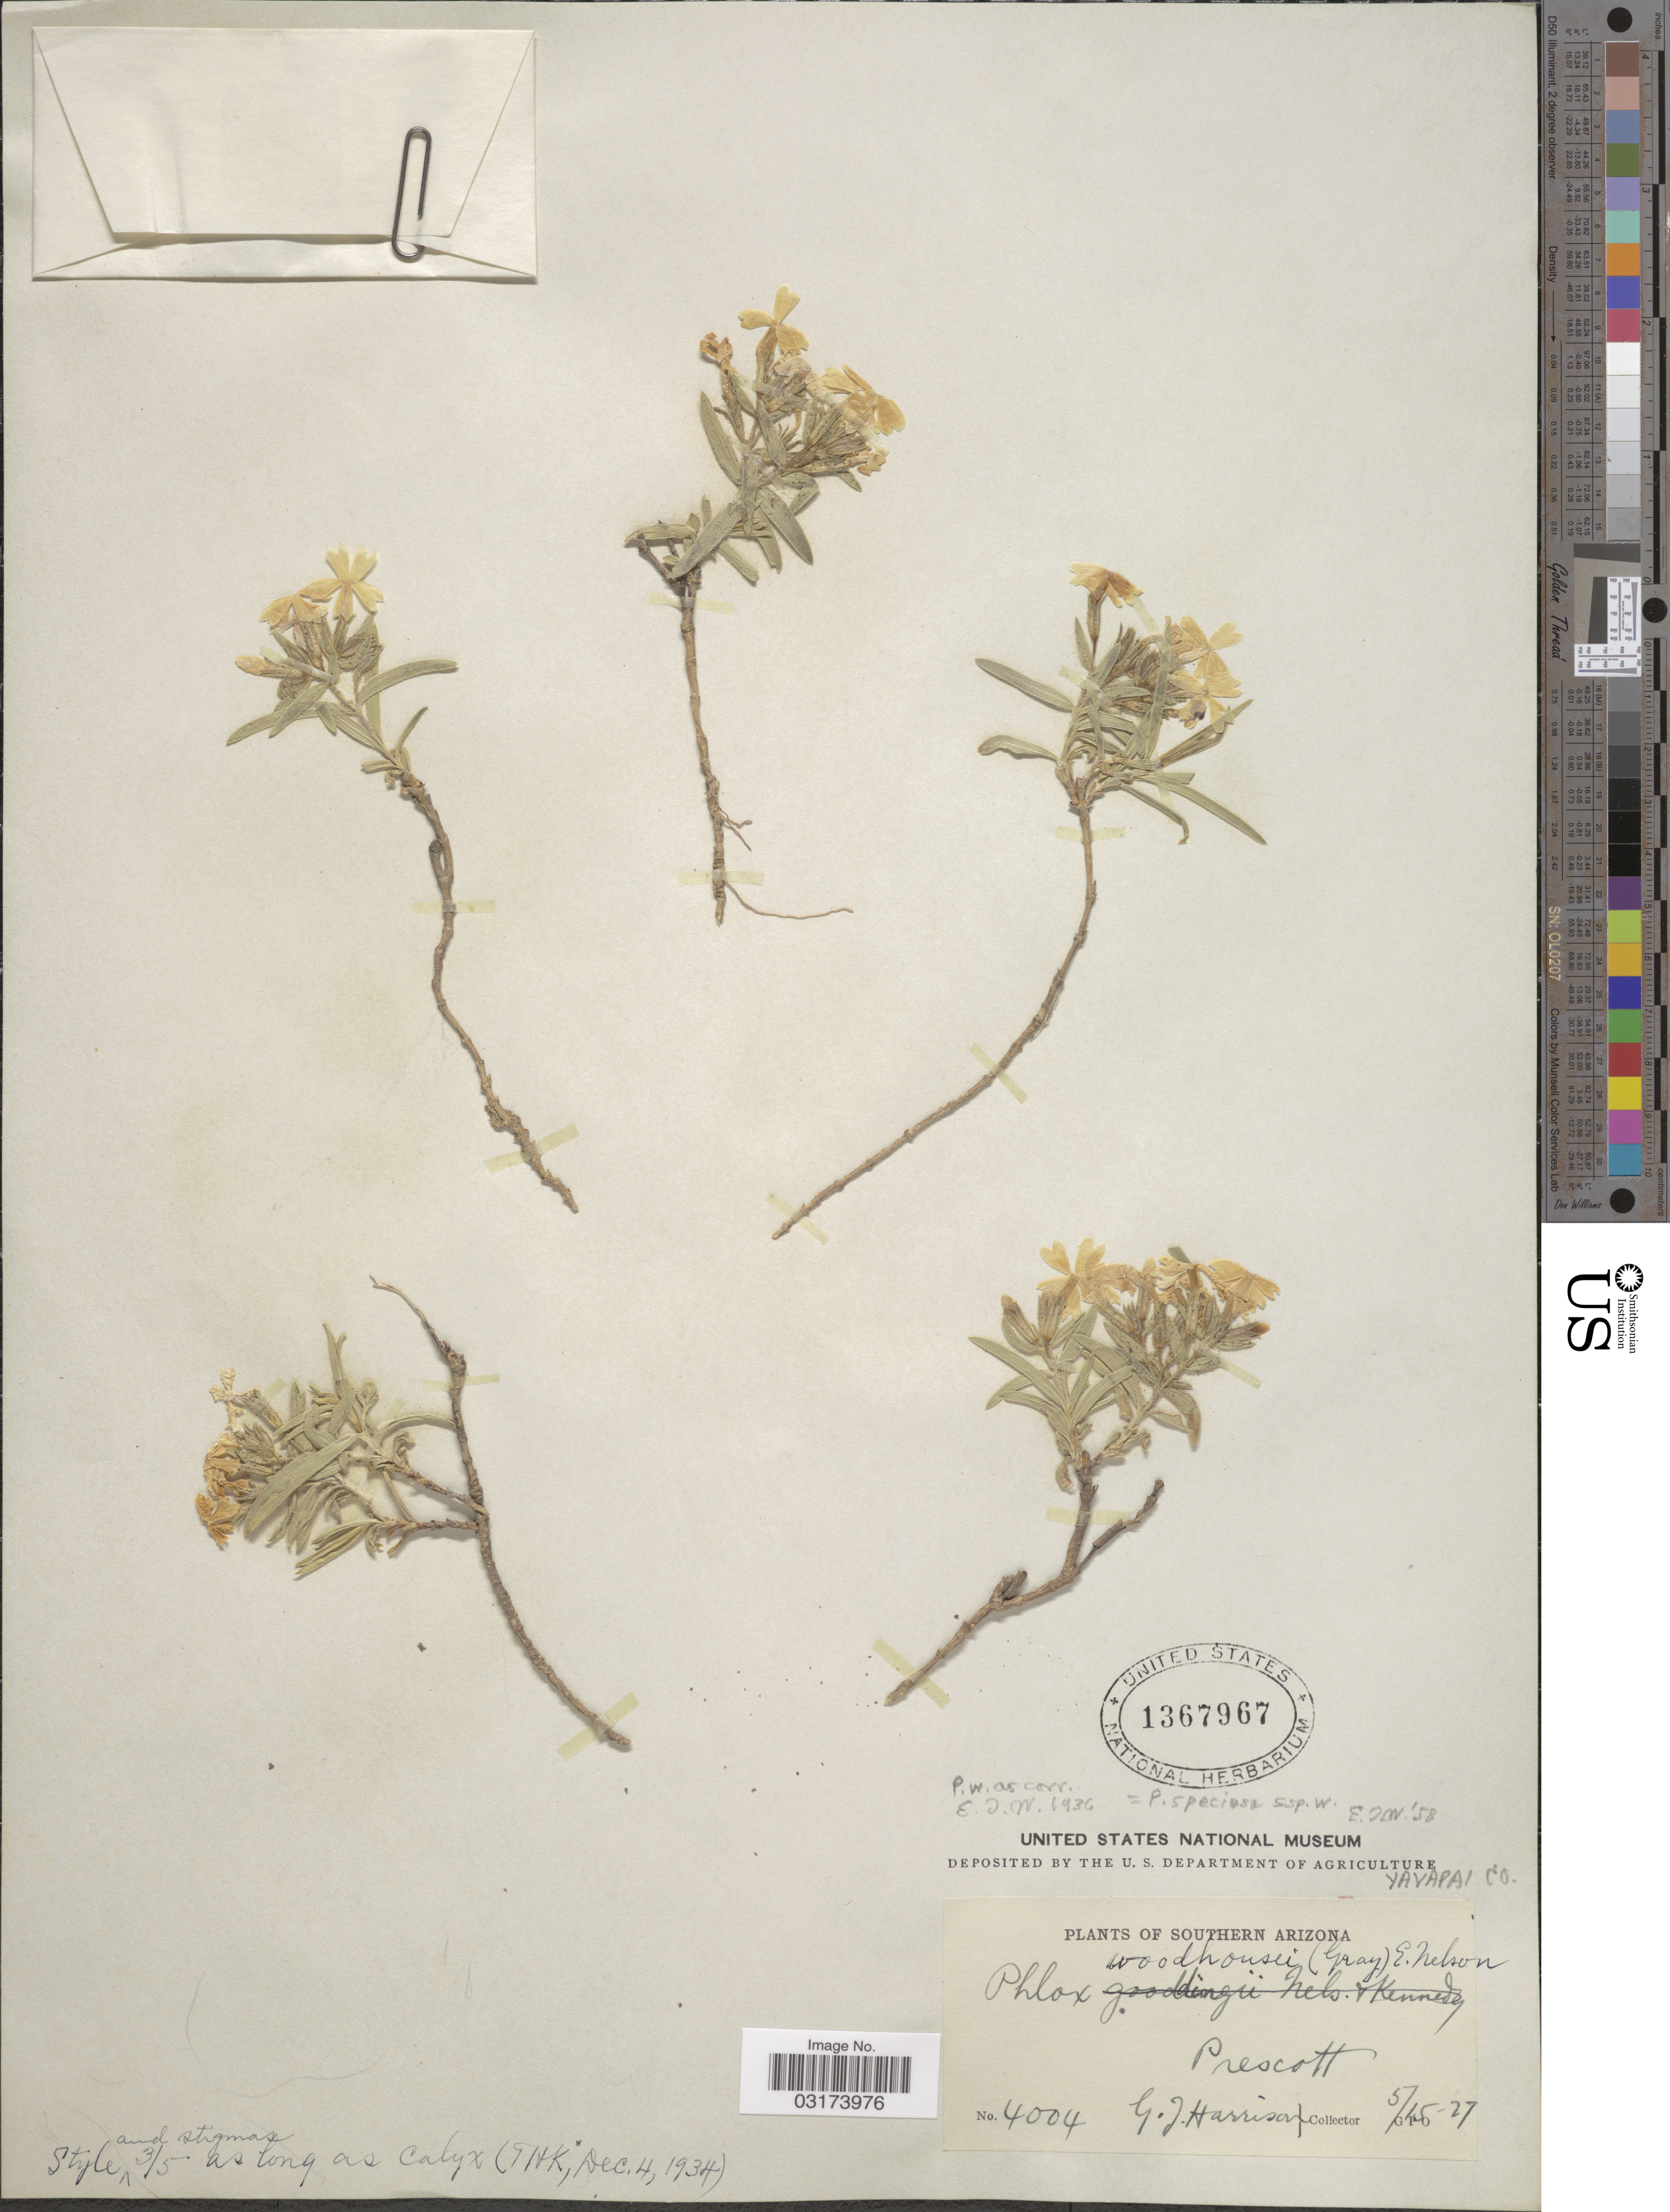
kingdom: Plantae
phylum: Tracheophyta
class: Magnoliopsida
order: Ericales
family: Polemoniaceae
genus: Phlox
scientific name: Phlox amabilis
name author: Brand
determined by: Mayfield, M. H.; Ferguson, C. J.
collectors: G. J. Harrison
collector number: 4004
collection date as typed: Transcribed d/m/y: 15/5/27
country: United States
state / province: Arizona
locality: Southern Arizona, Prescott.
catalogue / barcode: US 1367967